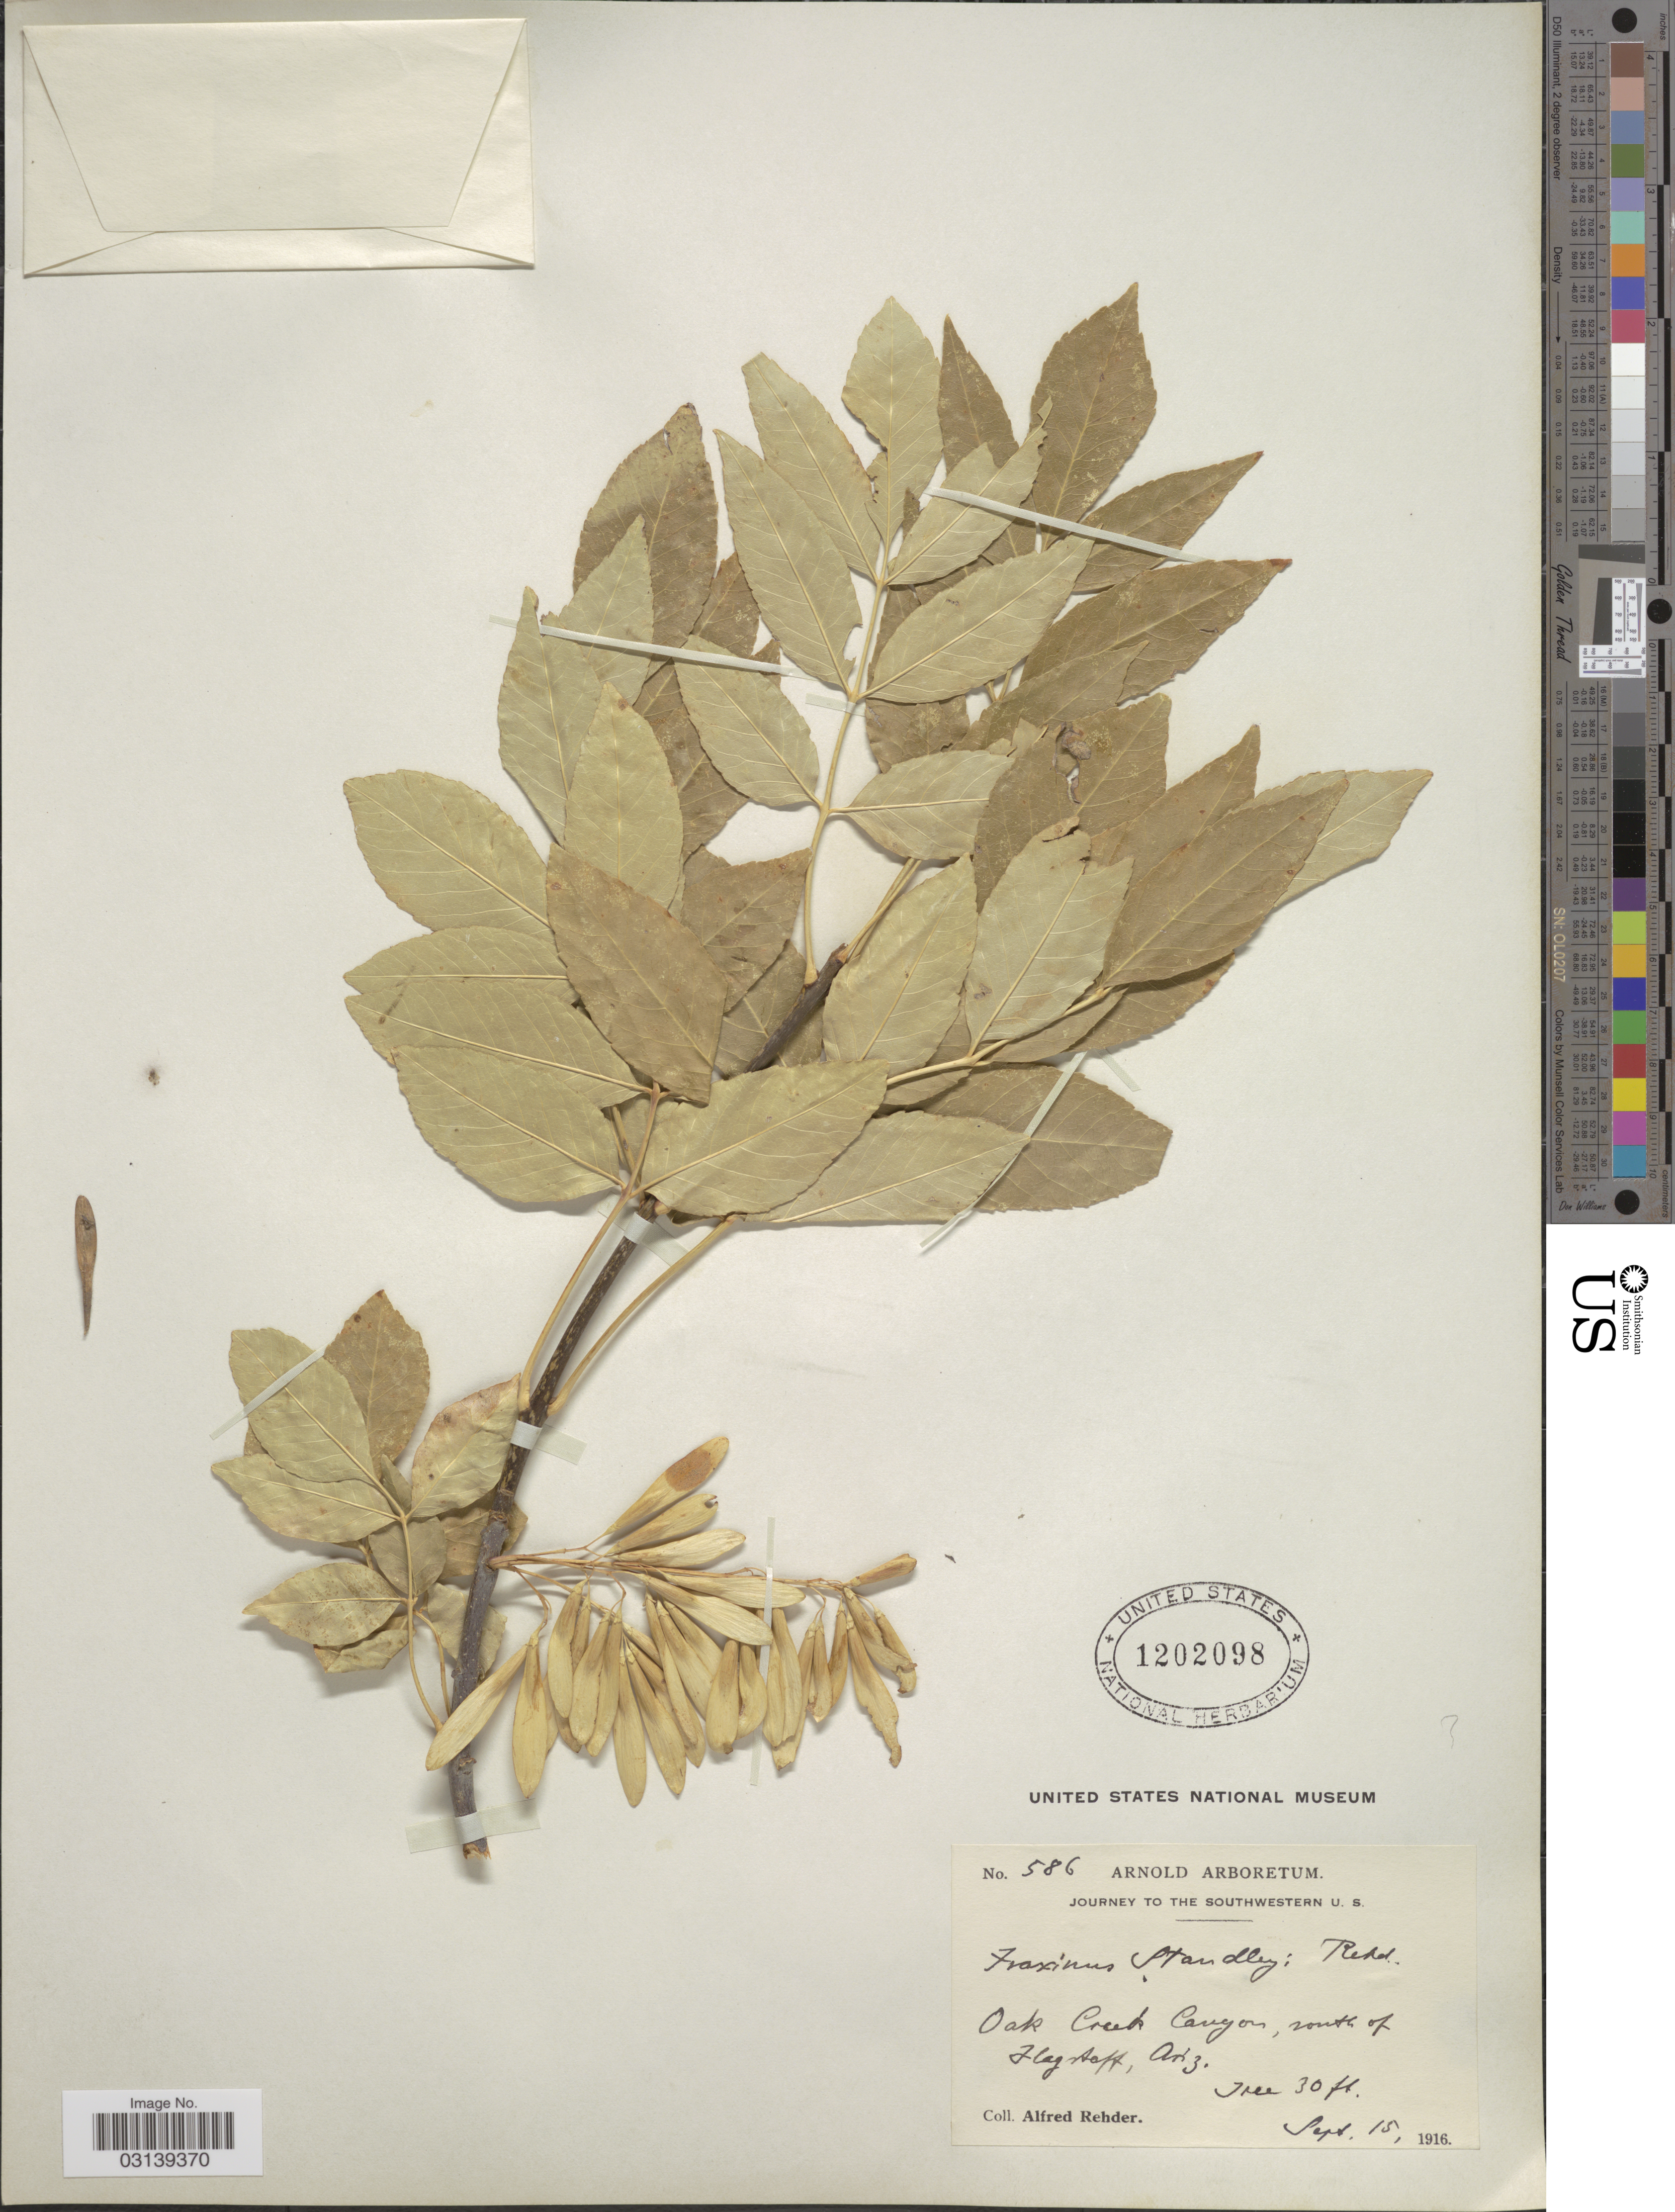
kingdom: Plantae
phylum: Tracheophyta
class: Magnoliopsida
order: Lamiales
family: Oleaceae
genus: Fraxinus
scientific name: Fraxinus velutina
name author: Torr.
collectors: A. Rehder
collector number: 586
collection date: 1916-09-15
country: United States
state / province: Arizona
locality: The Southwestern U.S., Oak Creek Canyon, south of Flagstaff.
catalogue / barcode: US 1202098